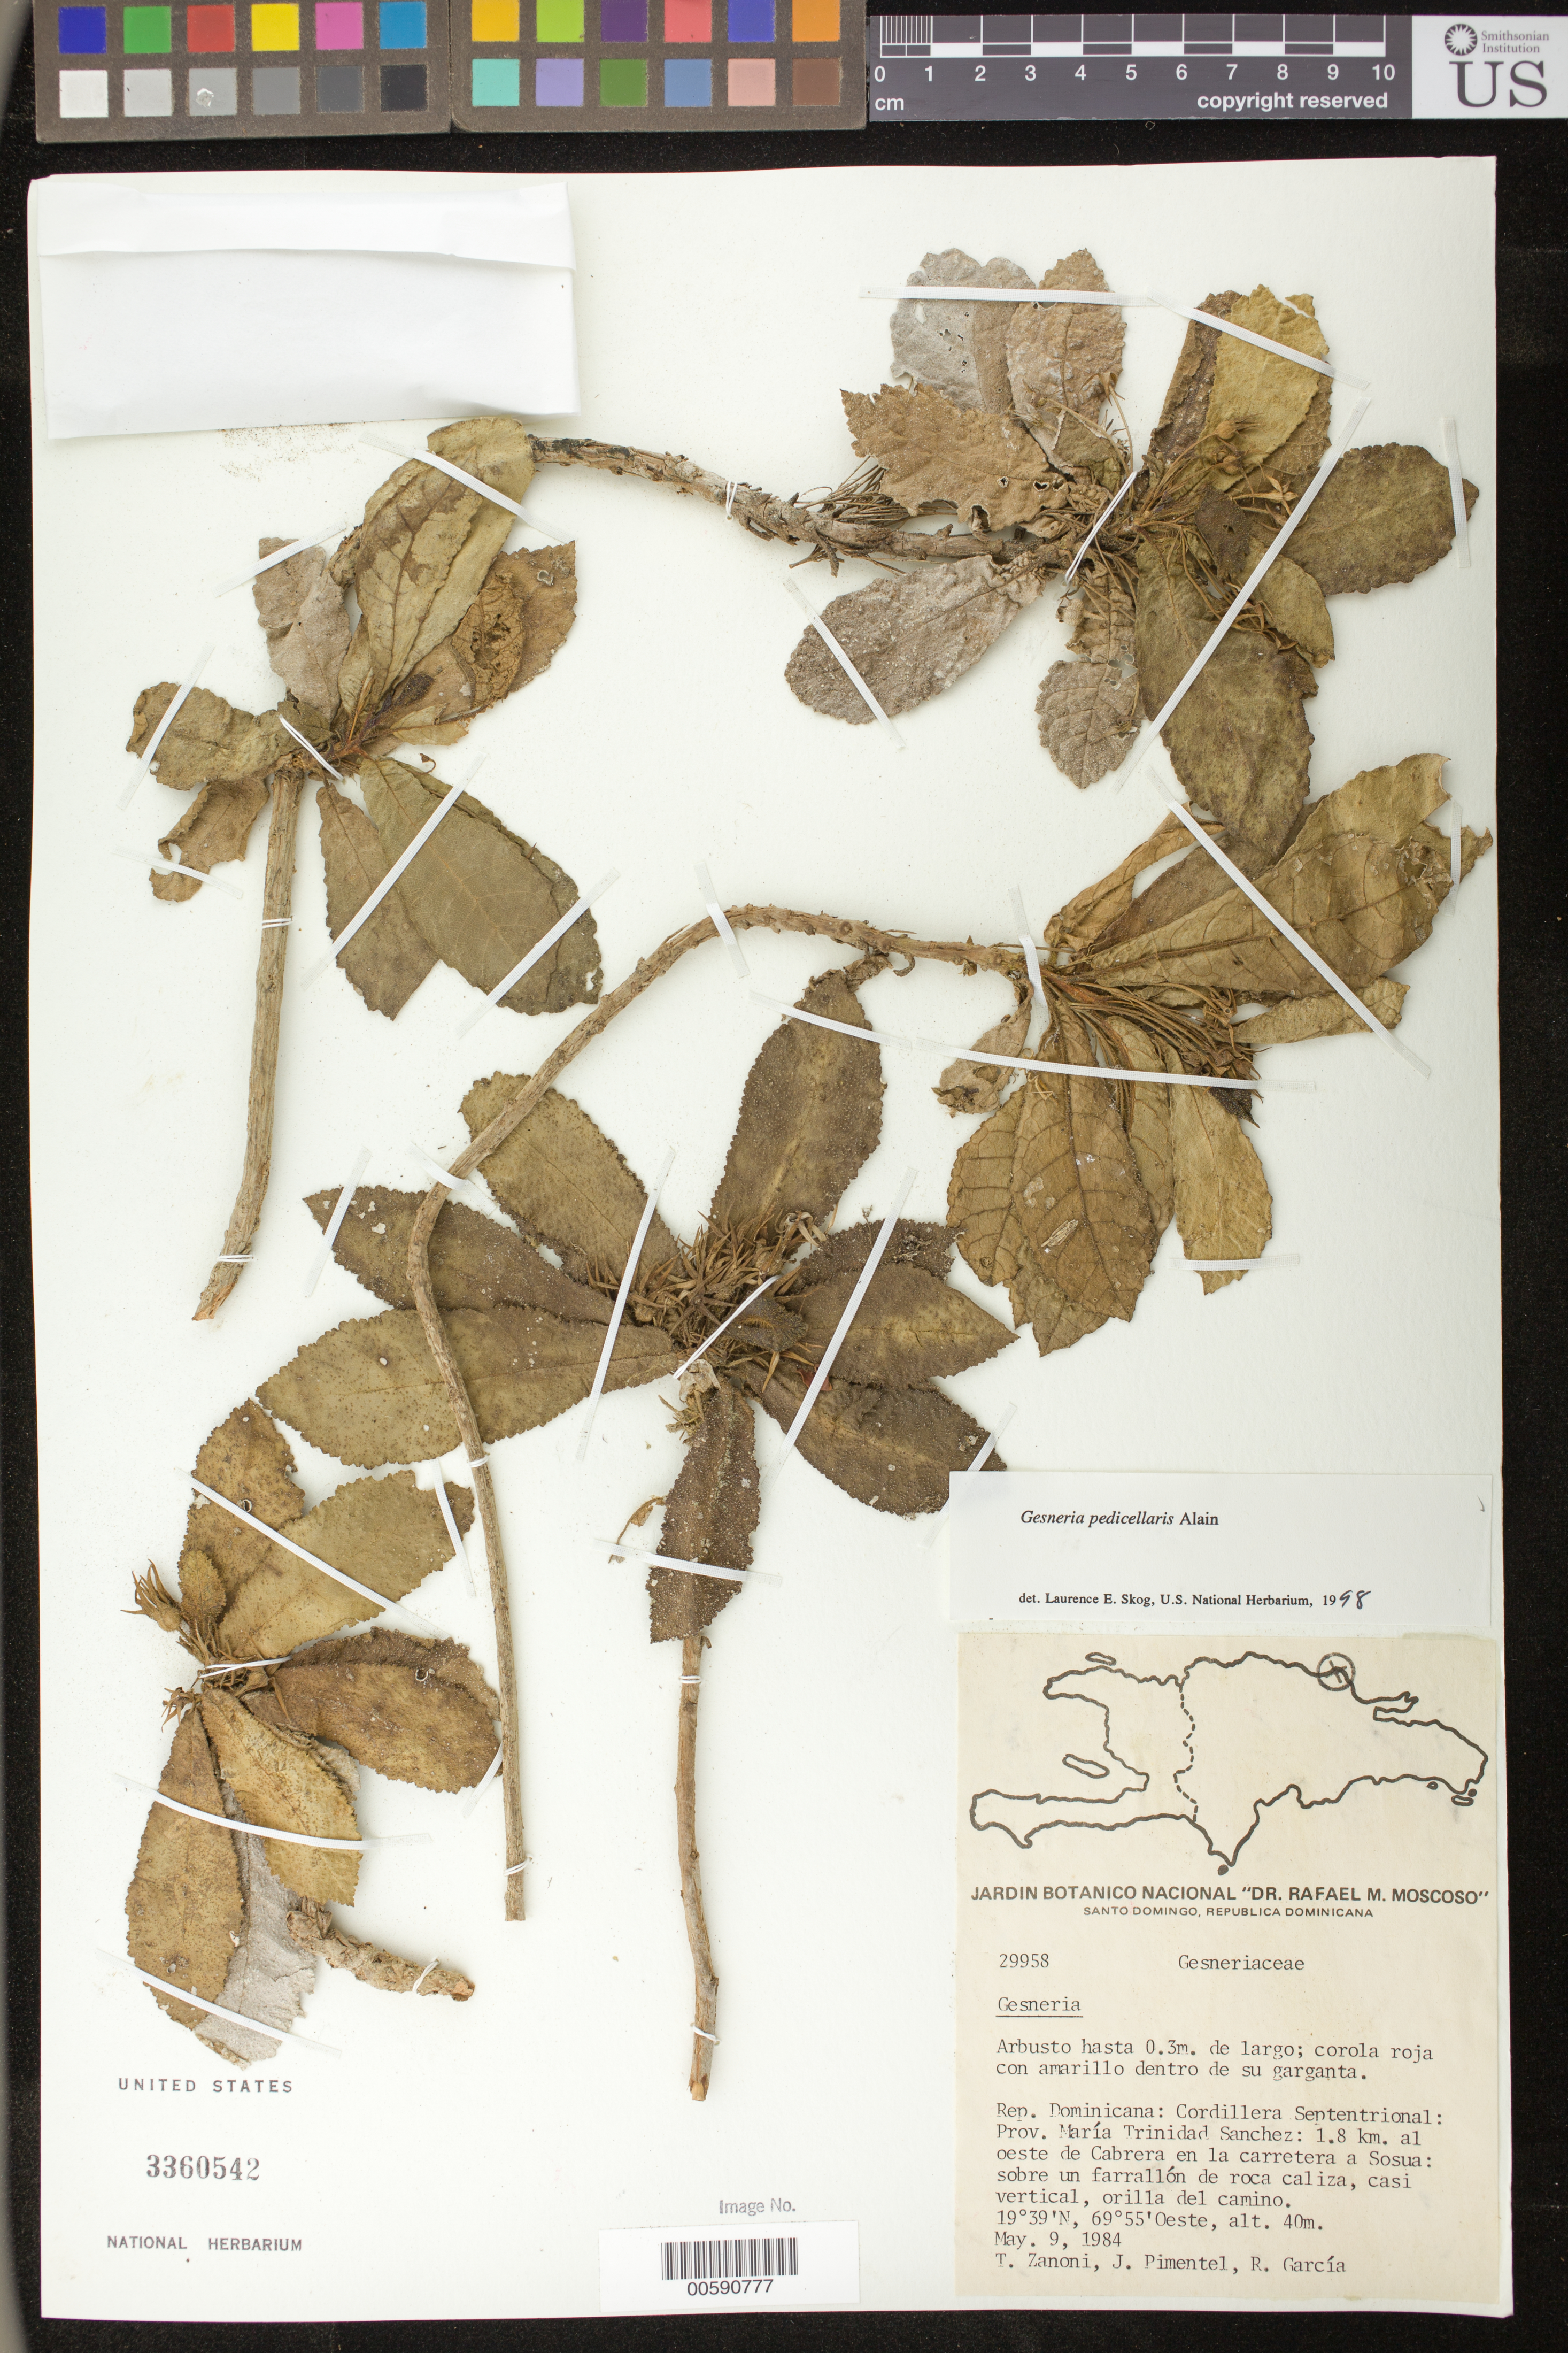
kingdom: Plantae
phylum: Tracheophyta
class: Magnoliopsida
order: Lamiales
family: Gesneriaceae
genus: Gesneria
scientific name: Gesneria pedicellaris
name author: Alain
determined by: Skog, Laurence E.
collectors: T. A. Zanoni, J. Pimentel & R. García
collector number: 29958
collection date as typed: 09 May 1984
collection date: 1984-05-09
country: Dominican Republic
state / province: María Trinidad Sánchez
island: Hispaniola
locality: Cordillera Septentrional: 1.8 km al oeste de Cabrera en la carretera a Sosua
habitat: Sobre un farrallón de roca caliza, casi vertical, orilla del camino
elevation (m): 40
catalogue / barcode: US 3360542